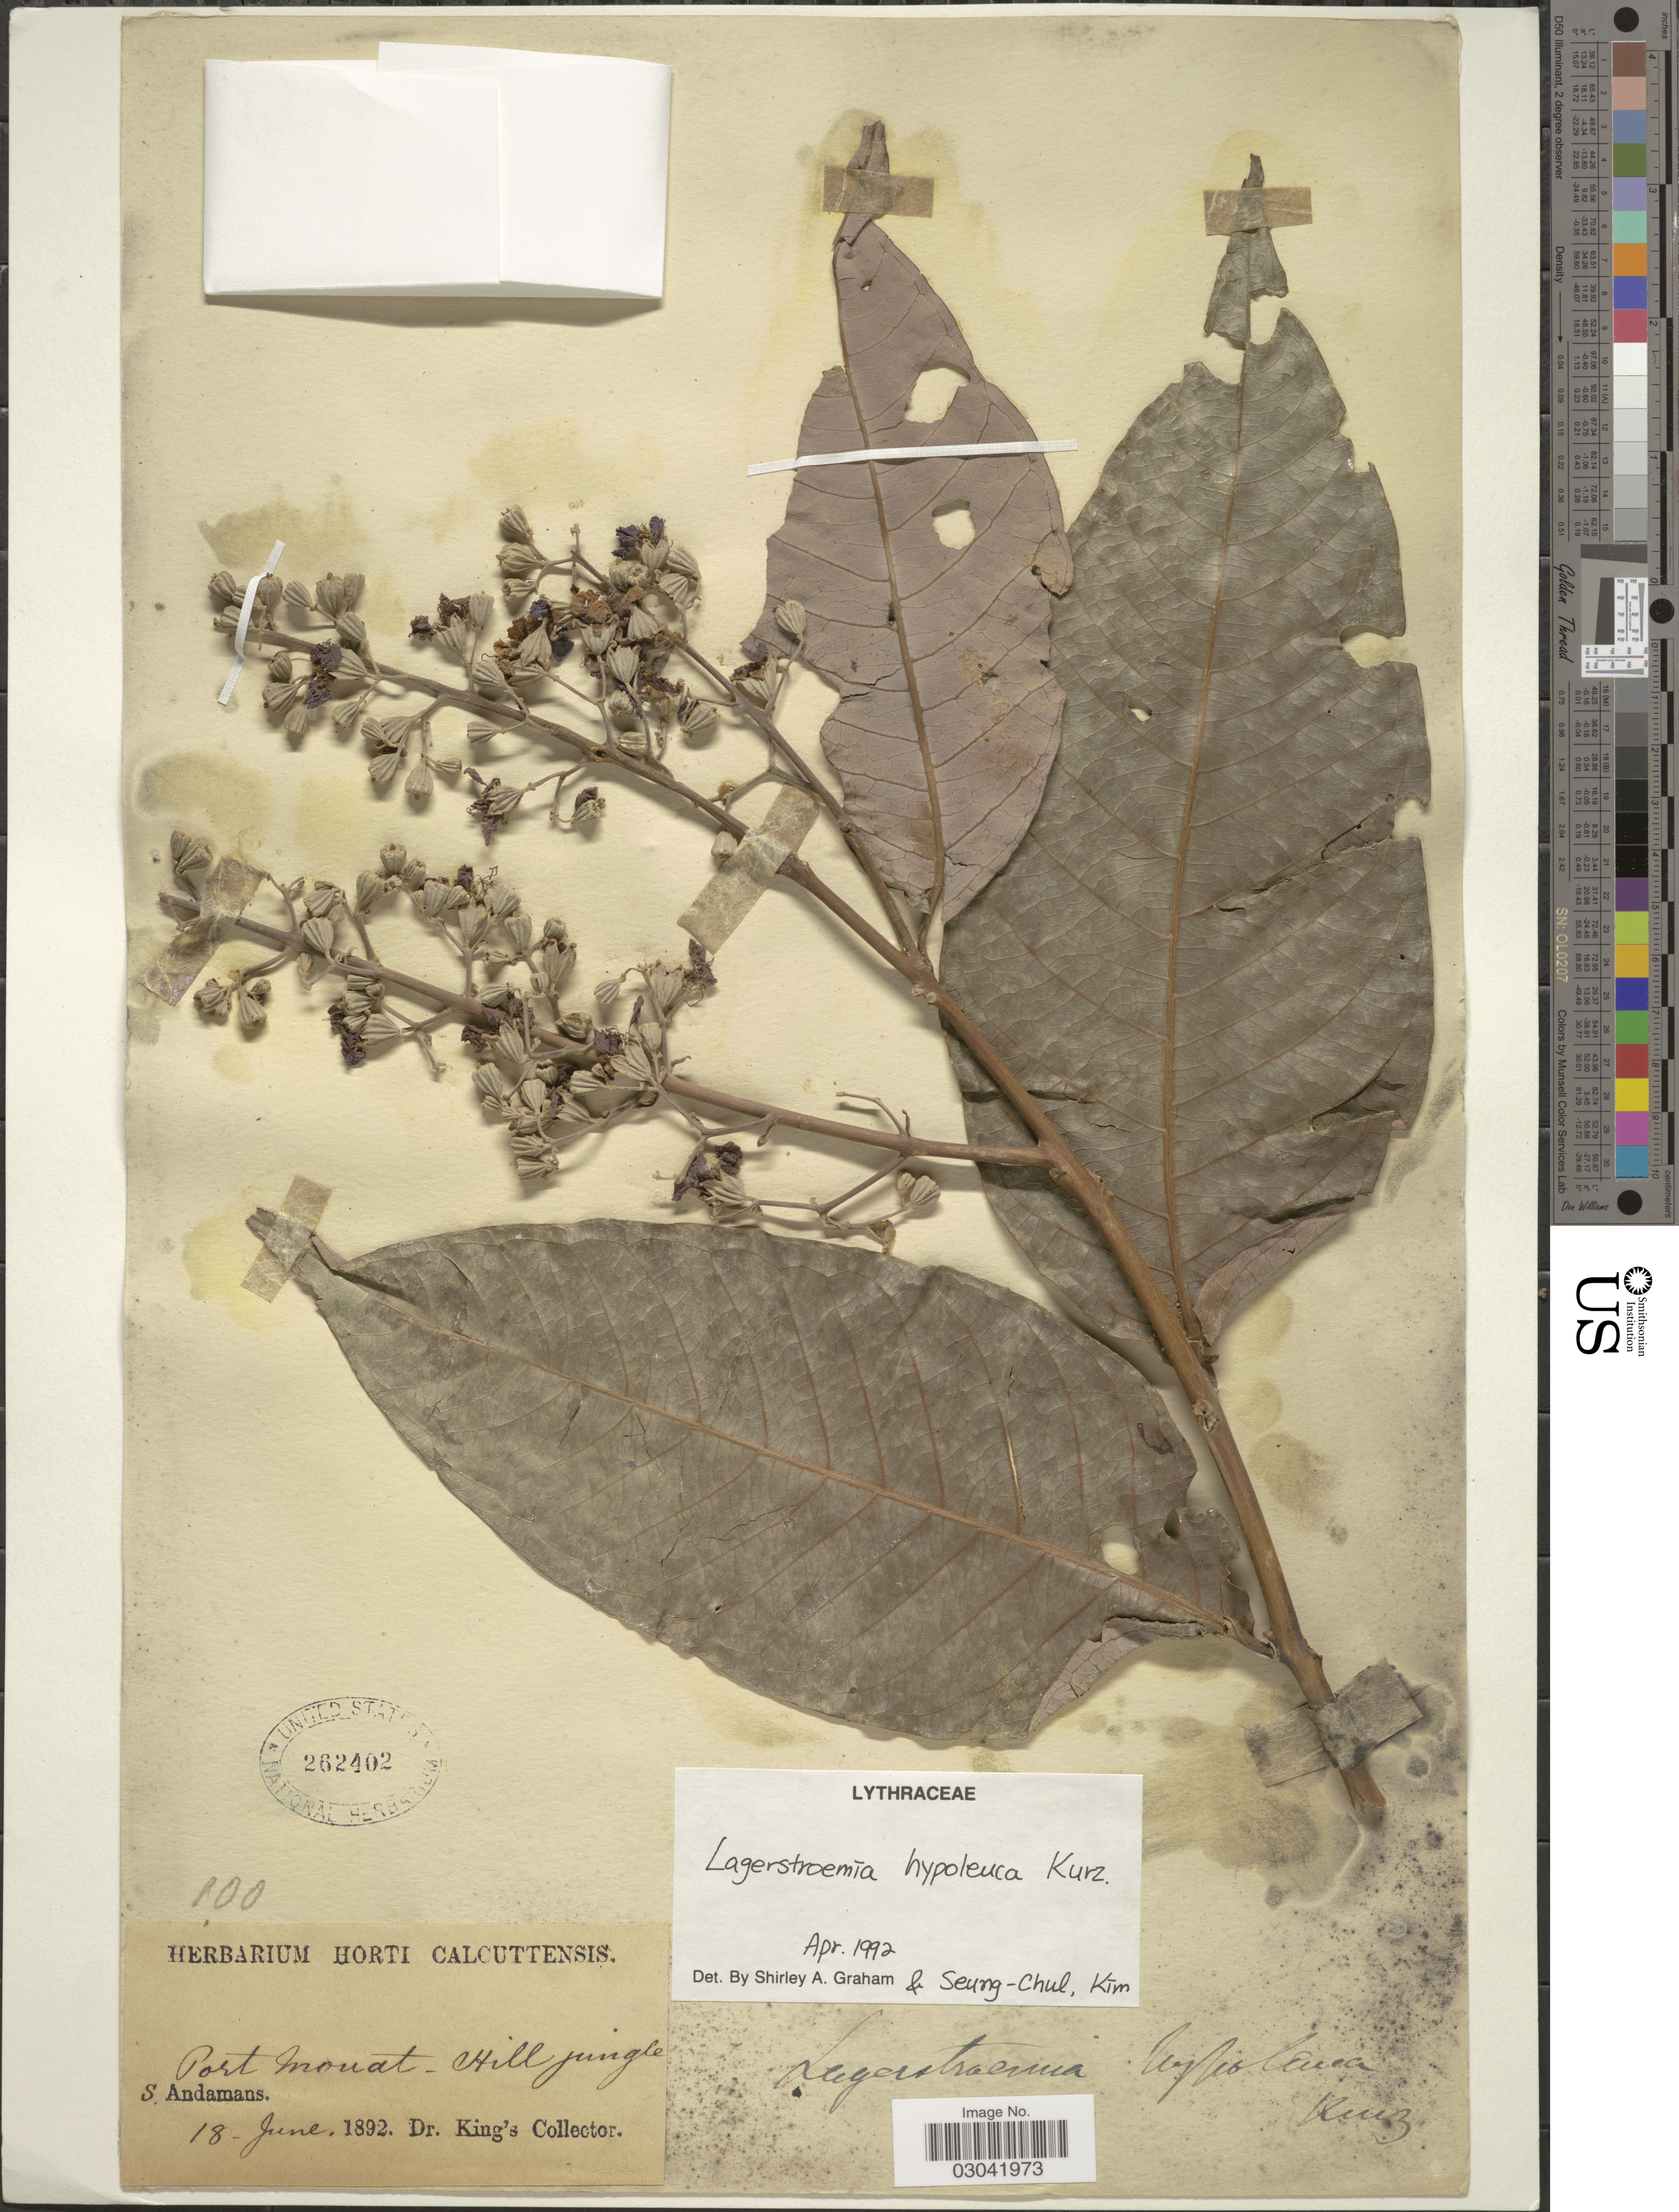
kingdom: Plantae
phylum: Tracheophyta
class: Magnoliopsida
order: Myrtales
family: Lythraceae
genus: Lagerstroemia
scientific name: Lagerstroemia hypoleuca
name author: Kurz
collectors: Dr. King's collector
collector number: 100?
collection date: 1892-06-18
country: India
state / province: Andaman and Nicobar Islands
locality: Port Mouat - Hill jungle. S. Andamans.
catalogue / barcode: US 262402